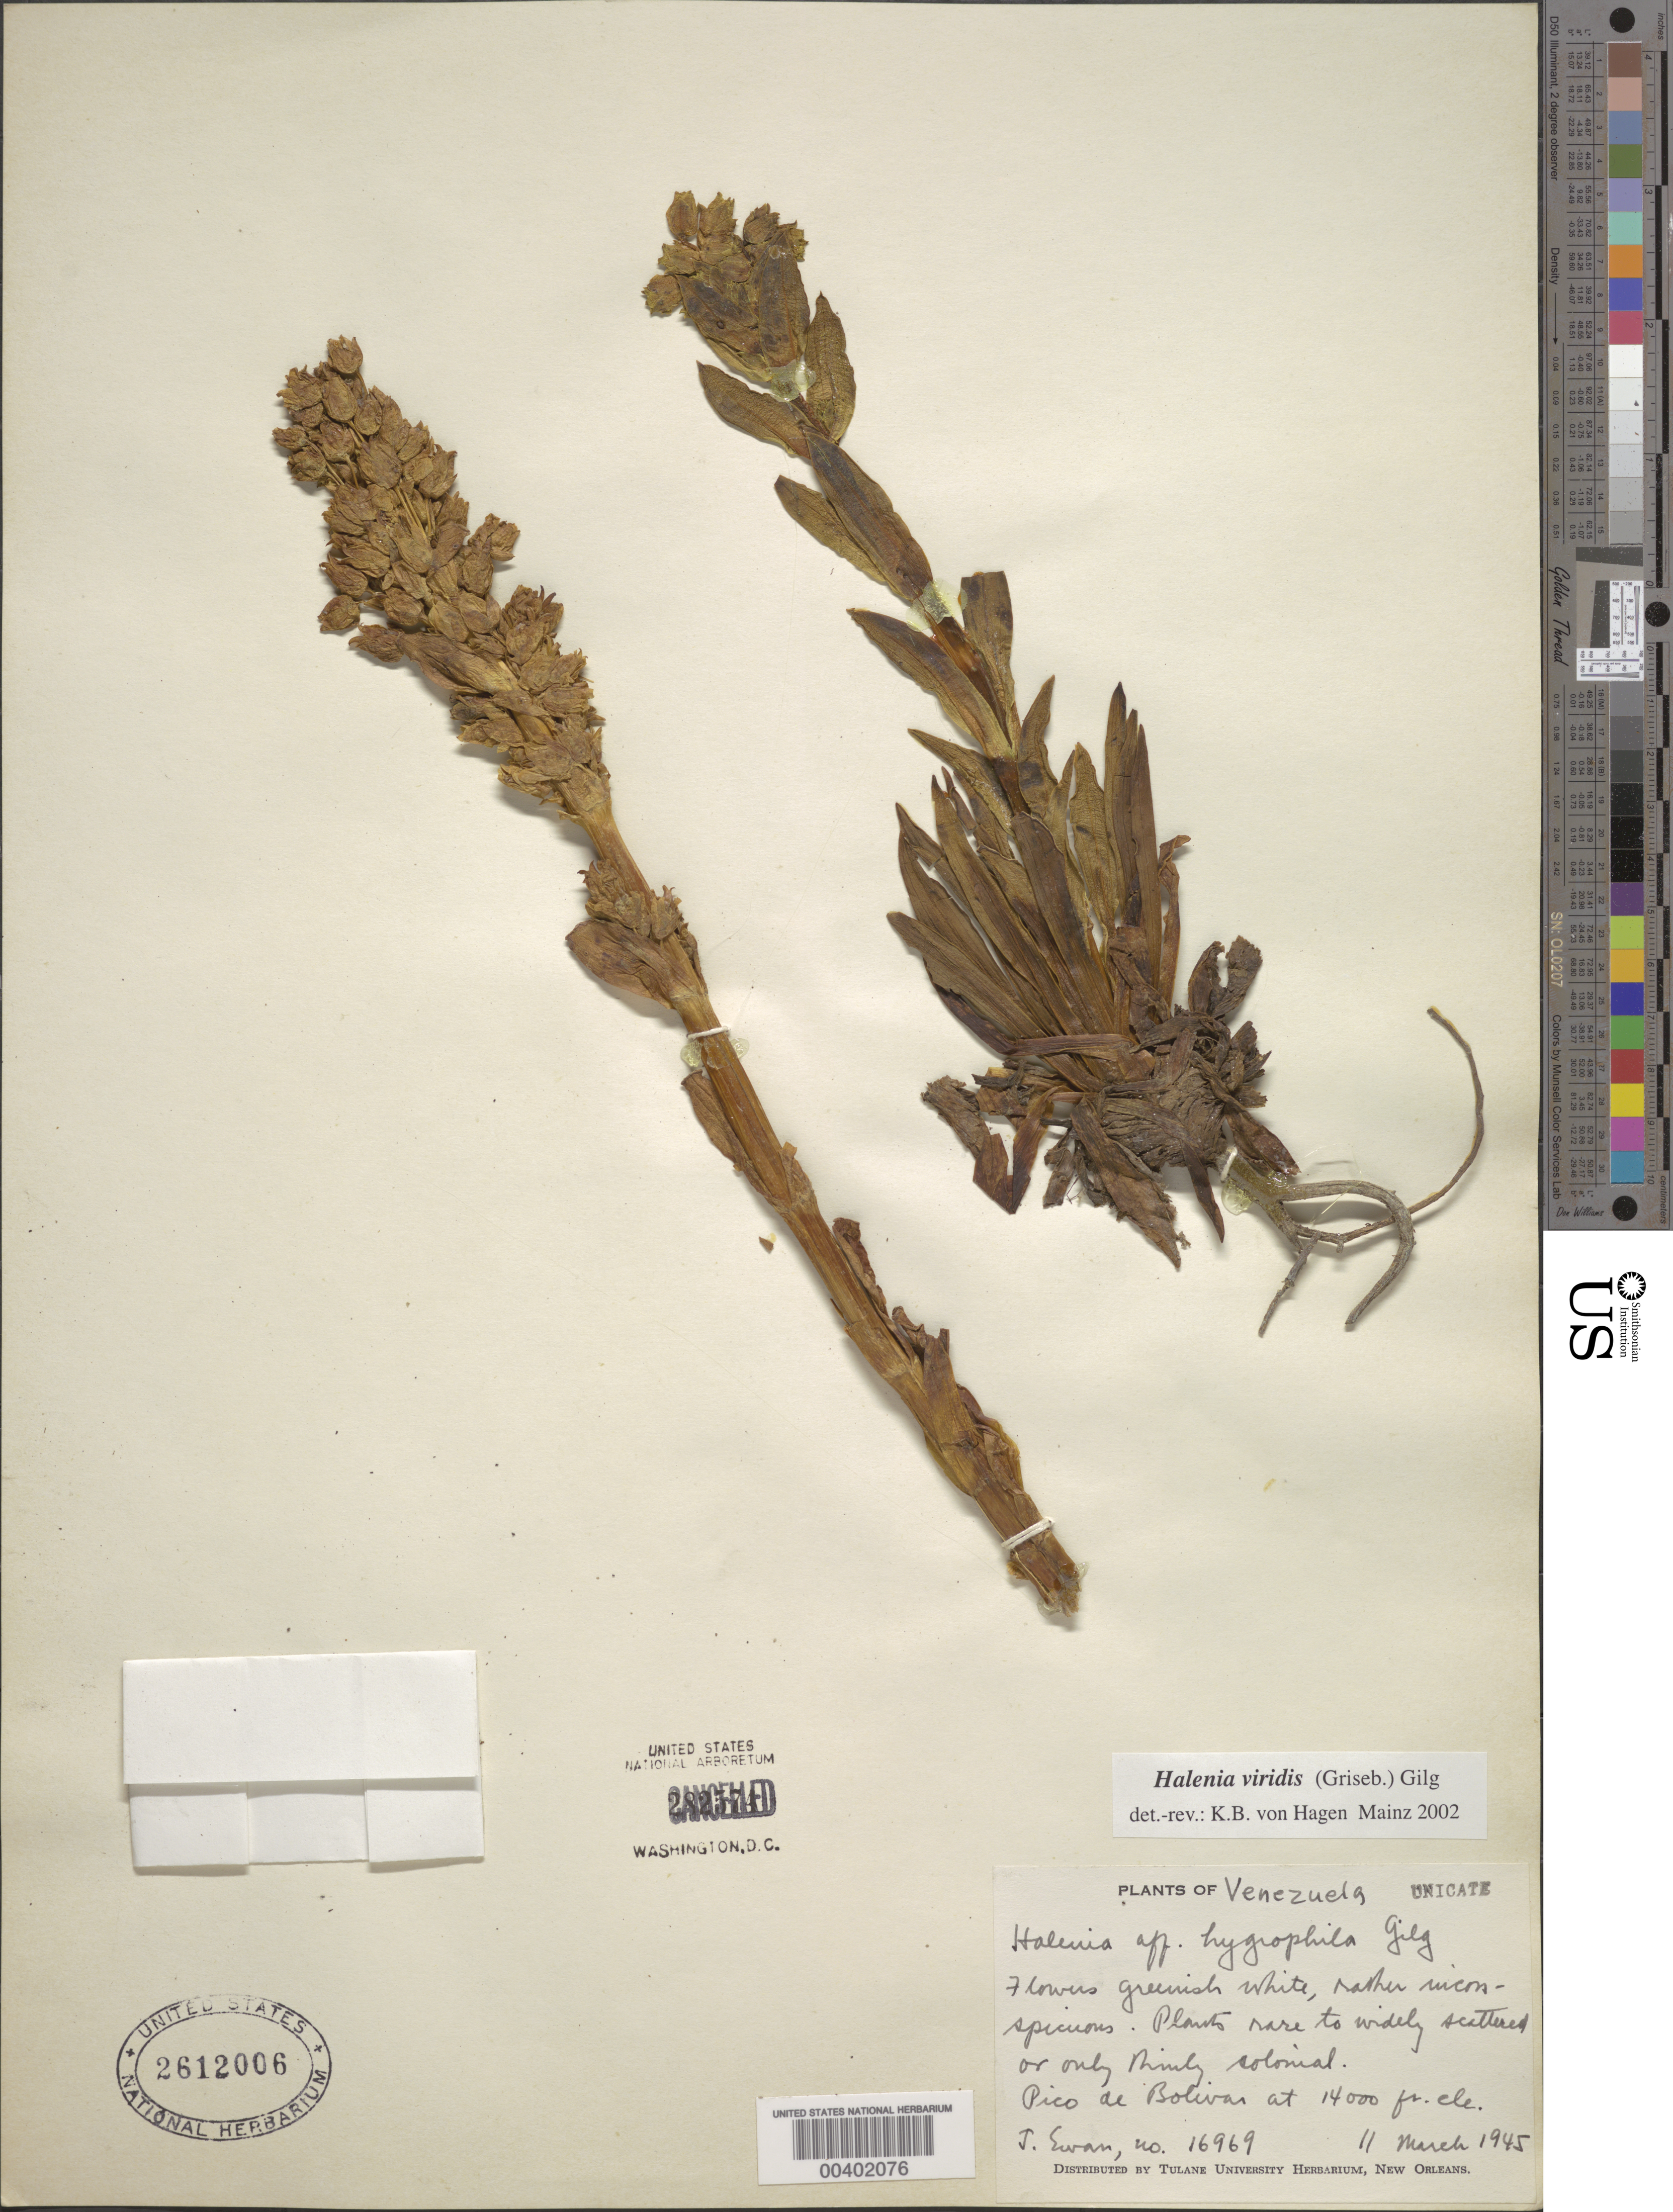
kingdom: Plantae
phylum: Tracheophyta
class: Magnoliopsida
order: Gentianales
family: Gentianaceae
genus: Halenia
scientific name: Halenia viridis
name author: (Griseb.) Gilg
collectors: J. Swan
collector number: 16969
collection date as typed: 11 Mar 1945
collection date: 1945-03-11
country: Venezuela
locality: Pico de Bolivar.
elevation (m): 4267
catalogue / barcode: US 2612006